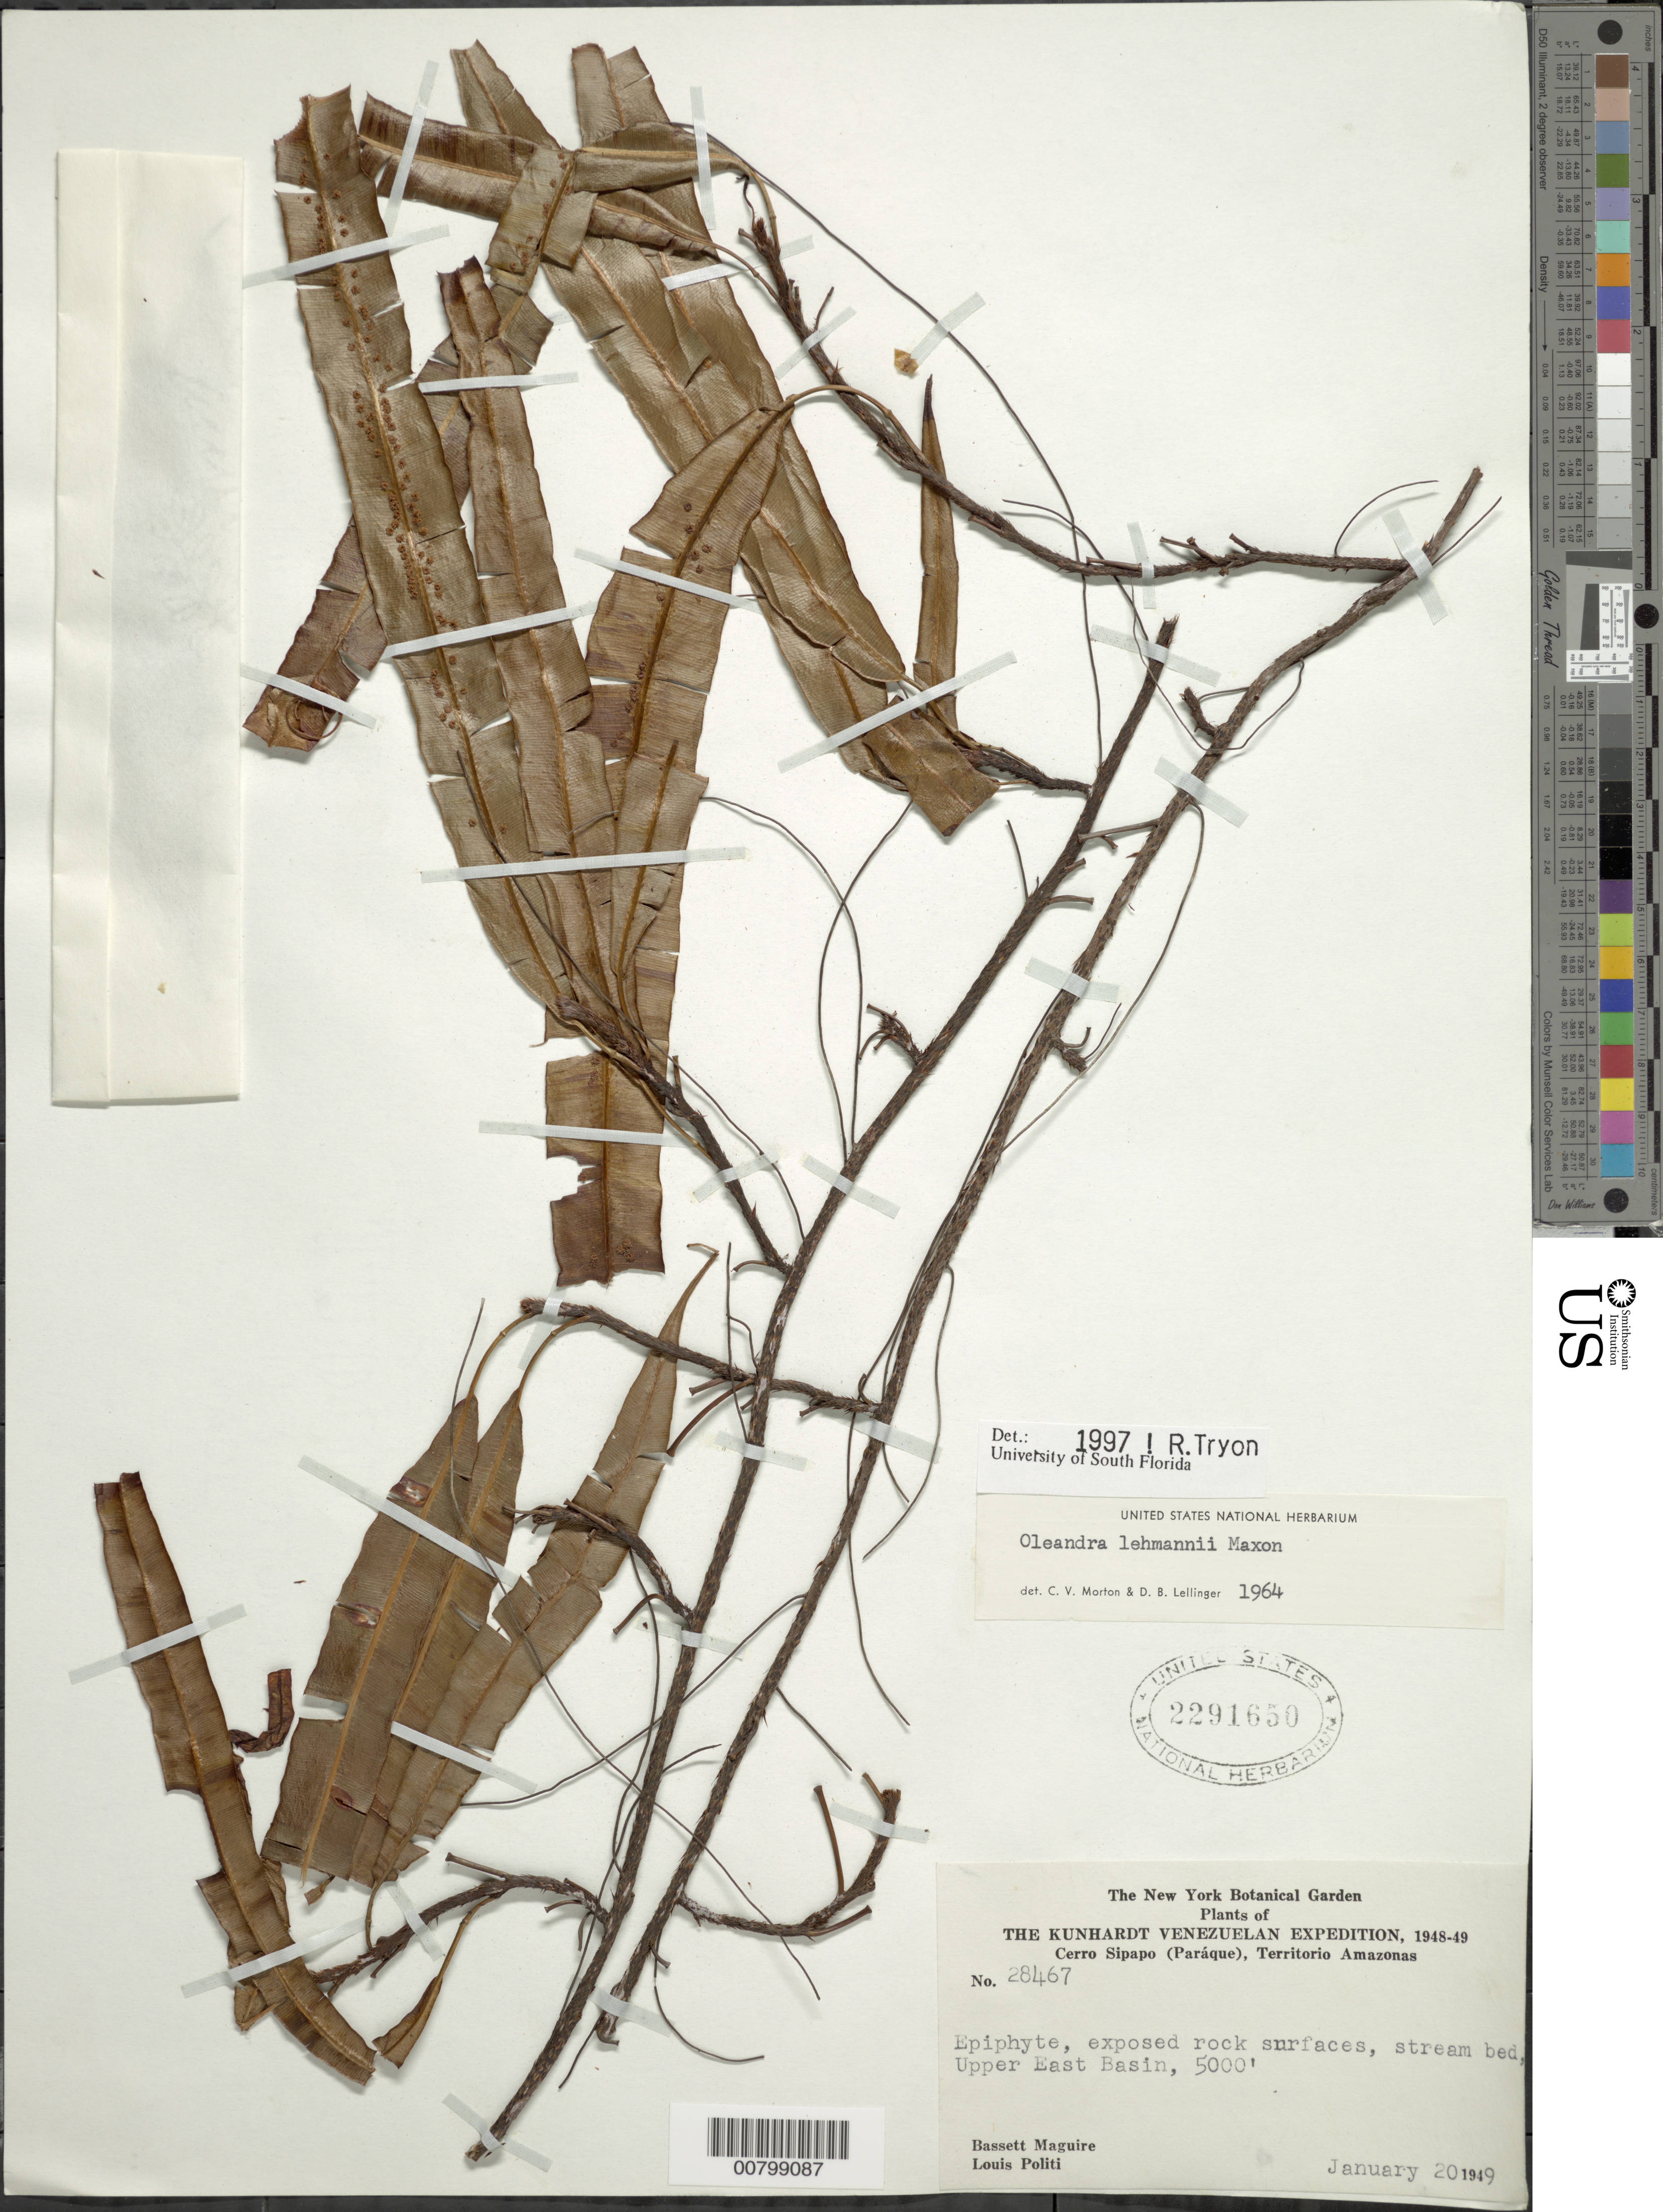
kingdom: Plantae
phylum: Tracheophyta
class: Polypodiopsida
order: Polypodiales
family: Oleandraceae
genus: Oleandra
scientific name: Oleandra lehmannii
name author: Maxon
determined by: Tryon, Rolla M., Jr.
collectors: B. Maguire & L. Politi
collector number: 28467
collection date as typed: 20-Jan-49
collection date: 1949-01-20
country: Venezuela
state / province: Amazonas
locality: Cerro Sipapo (Paráque), upper East Basin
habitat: Exposed rock surfaces, stream bed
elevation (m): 1524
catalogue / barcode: US 2291650